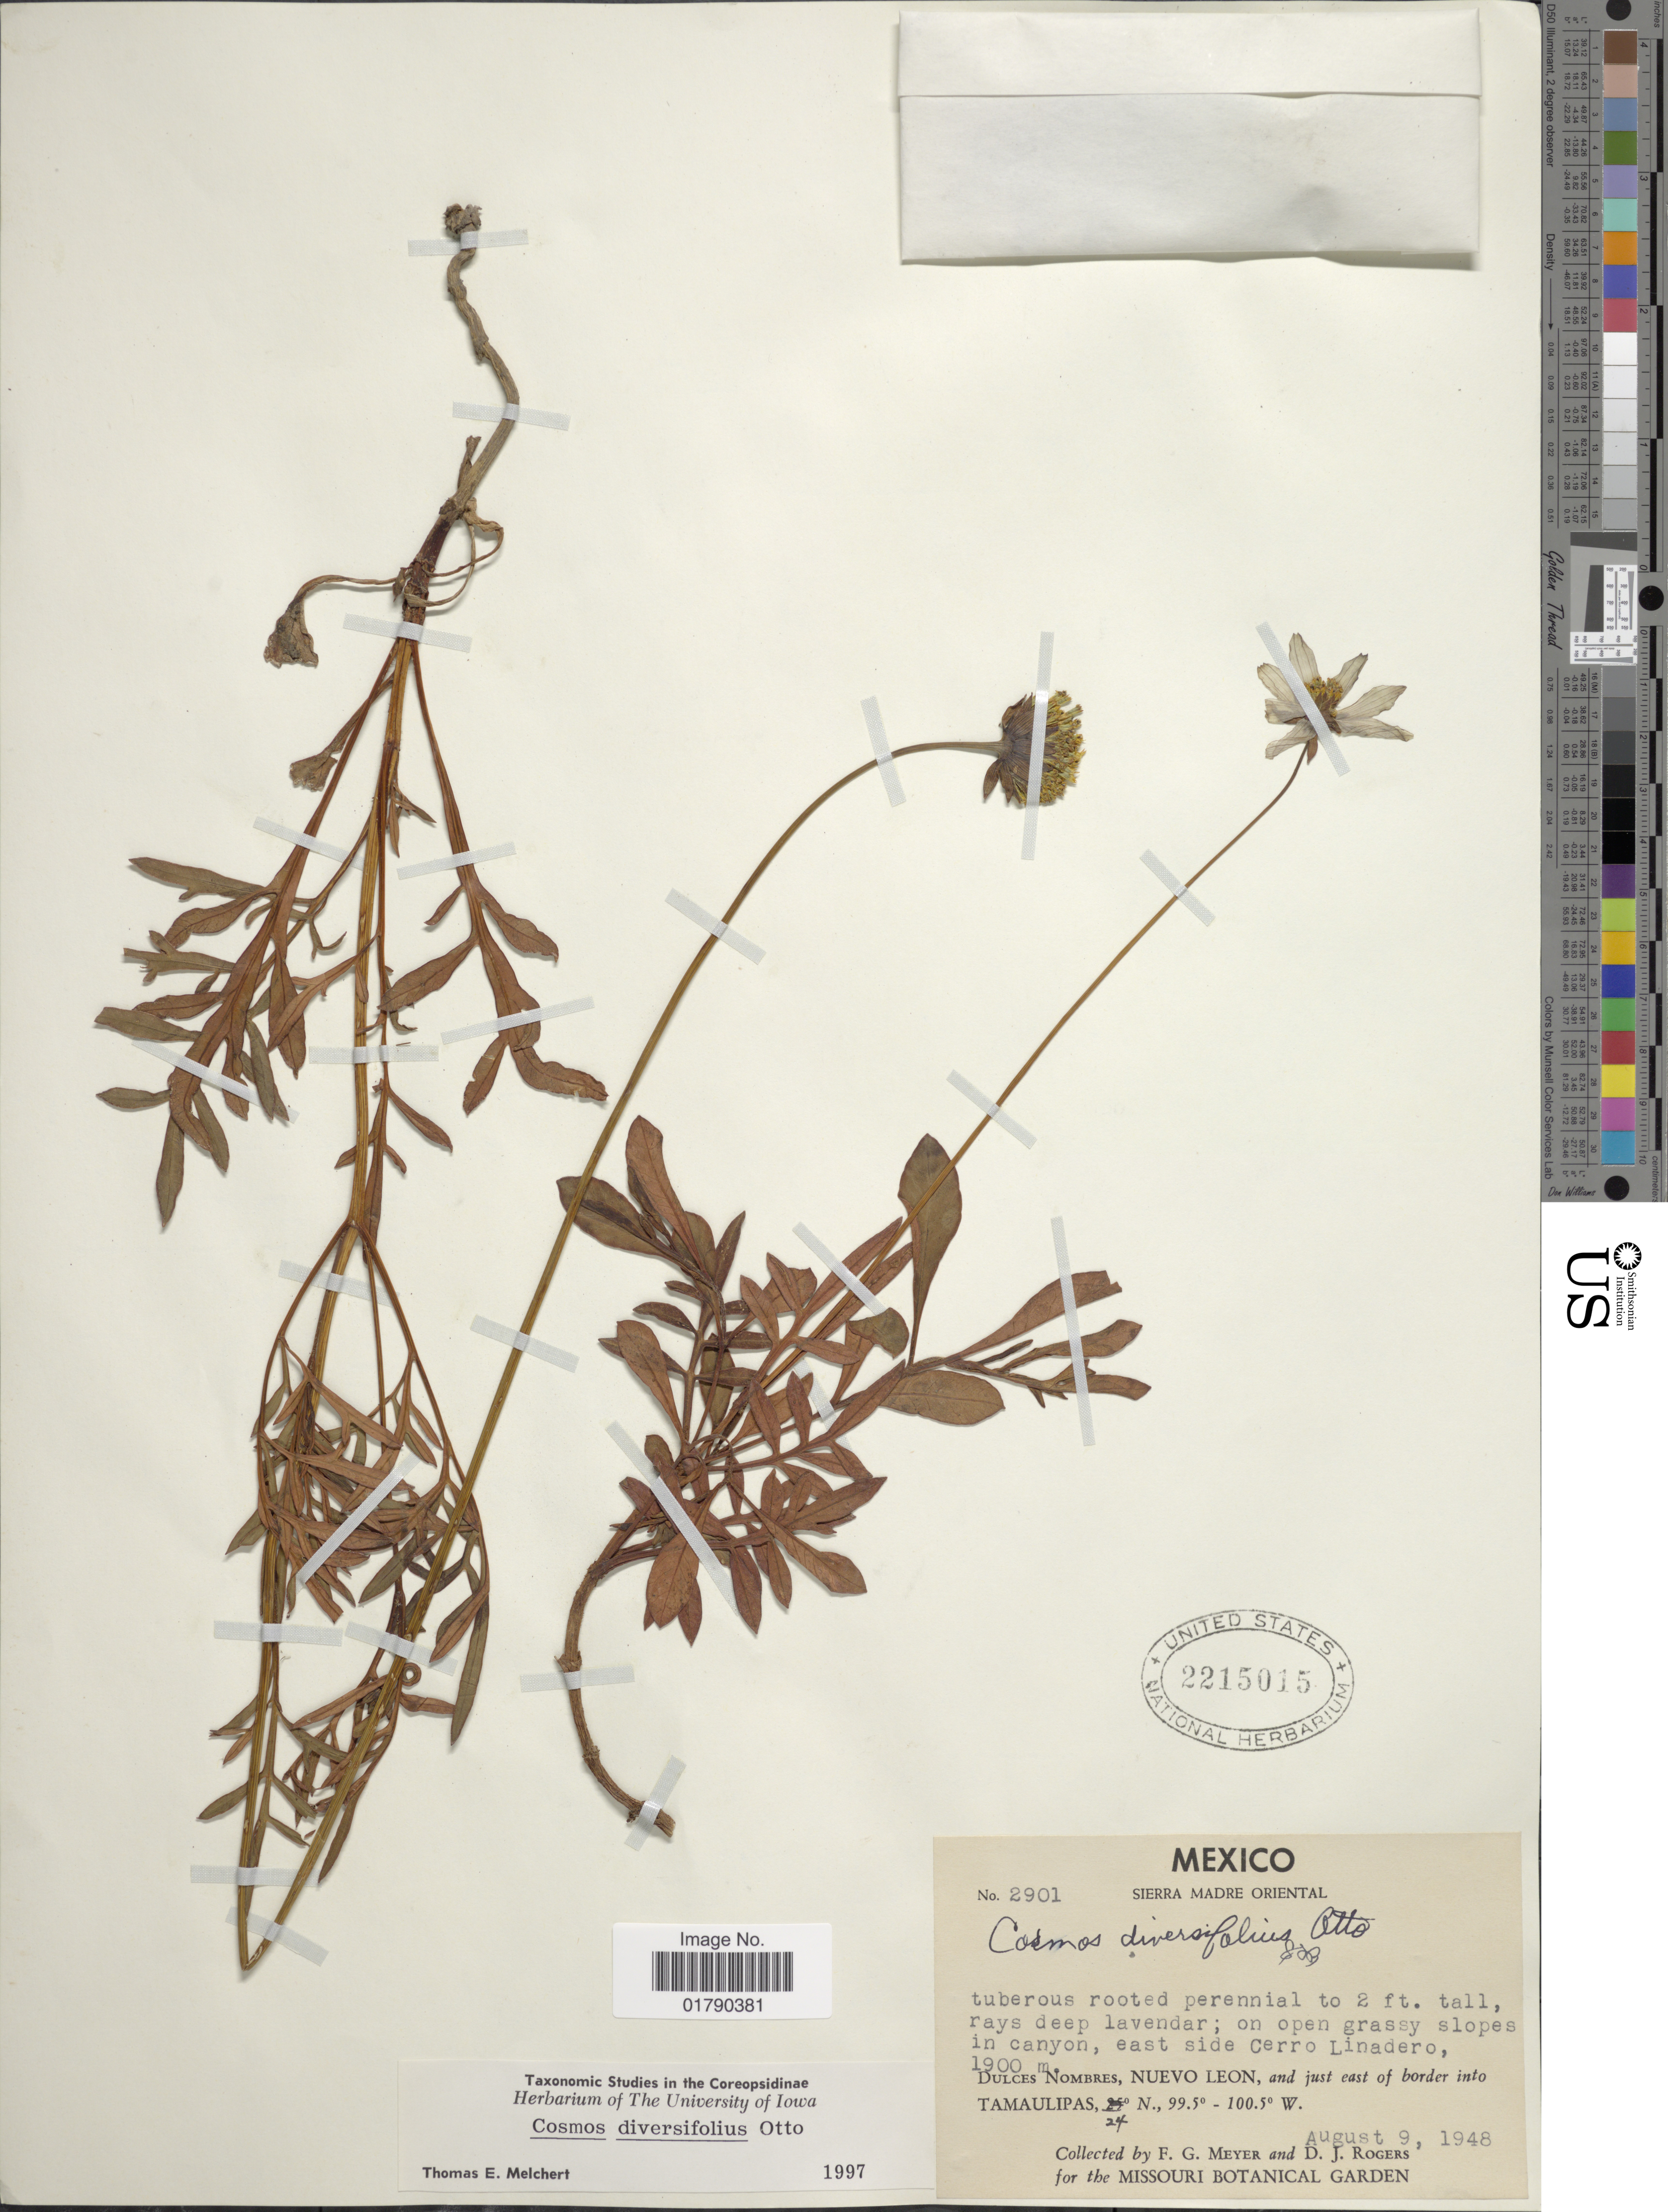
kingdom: Plantae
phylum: Tracheophyta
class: Magnoliopsida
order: Asterales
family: Asteraceae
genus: Cosmos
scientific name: Cosmos diversifolius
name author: Otto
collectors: F. G. Meyer & D. J. Rogers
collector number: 2901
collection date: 1948-08-09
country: Mexico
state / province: Nuevo León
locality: Sierra Madre Oriental, east side Cerro Linadero, Dulces Nombres, and just east of border into Tamaulipas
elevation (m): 1900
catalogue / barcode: US 2215015